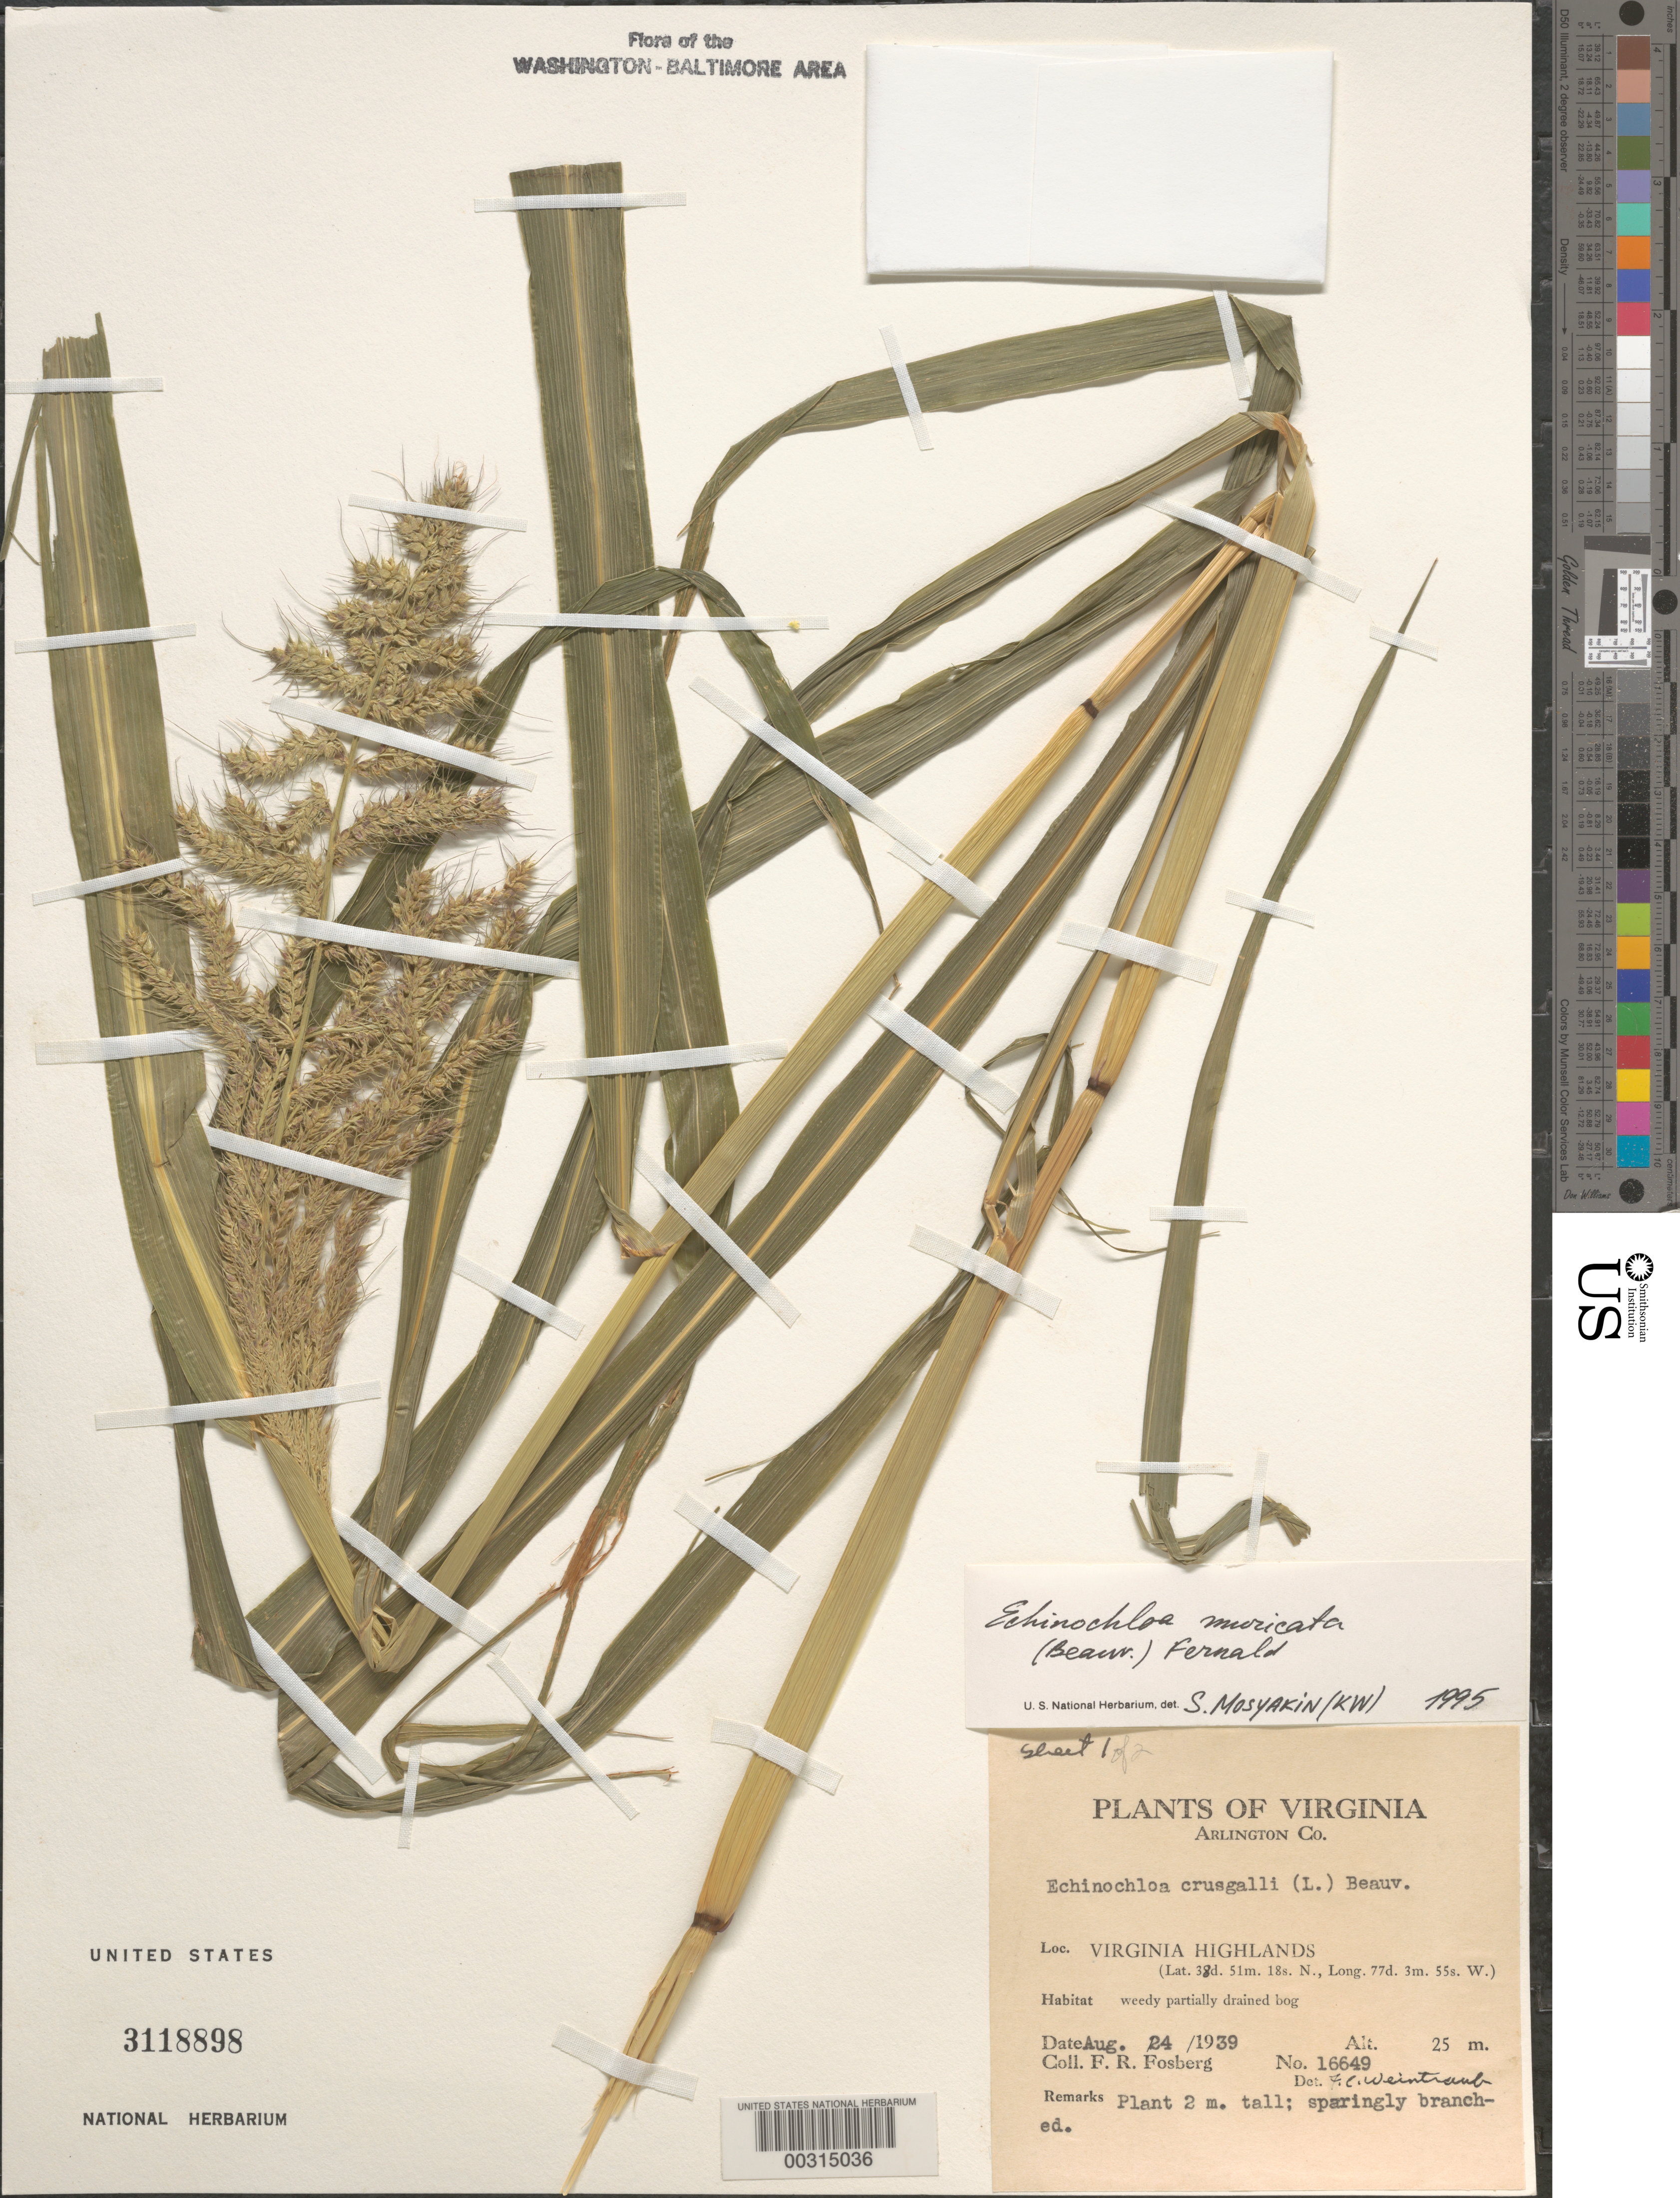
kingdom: Plantae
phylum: Tracheophyta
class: Liliopsida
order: Poales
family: Poaceae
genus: Echinochloa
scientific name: Echinochloa muricata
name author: (P. Beauv.) Fernald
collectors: F. R. Fosberg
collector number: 16649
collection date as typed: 24 Aug 1939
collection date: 1939-08-24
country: United States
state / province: Virginia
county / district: Arlington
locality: Virginia Highlands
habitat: Weedy partially drained bog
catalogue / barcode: US 3118898